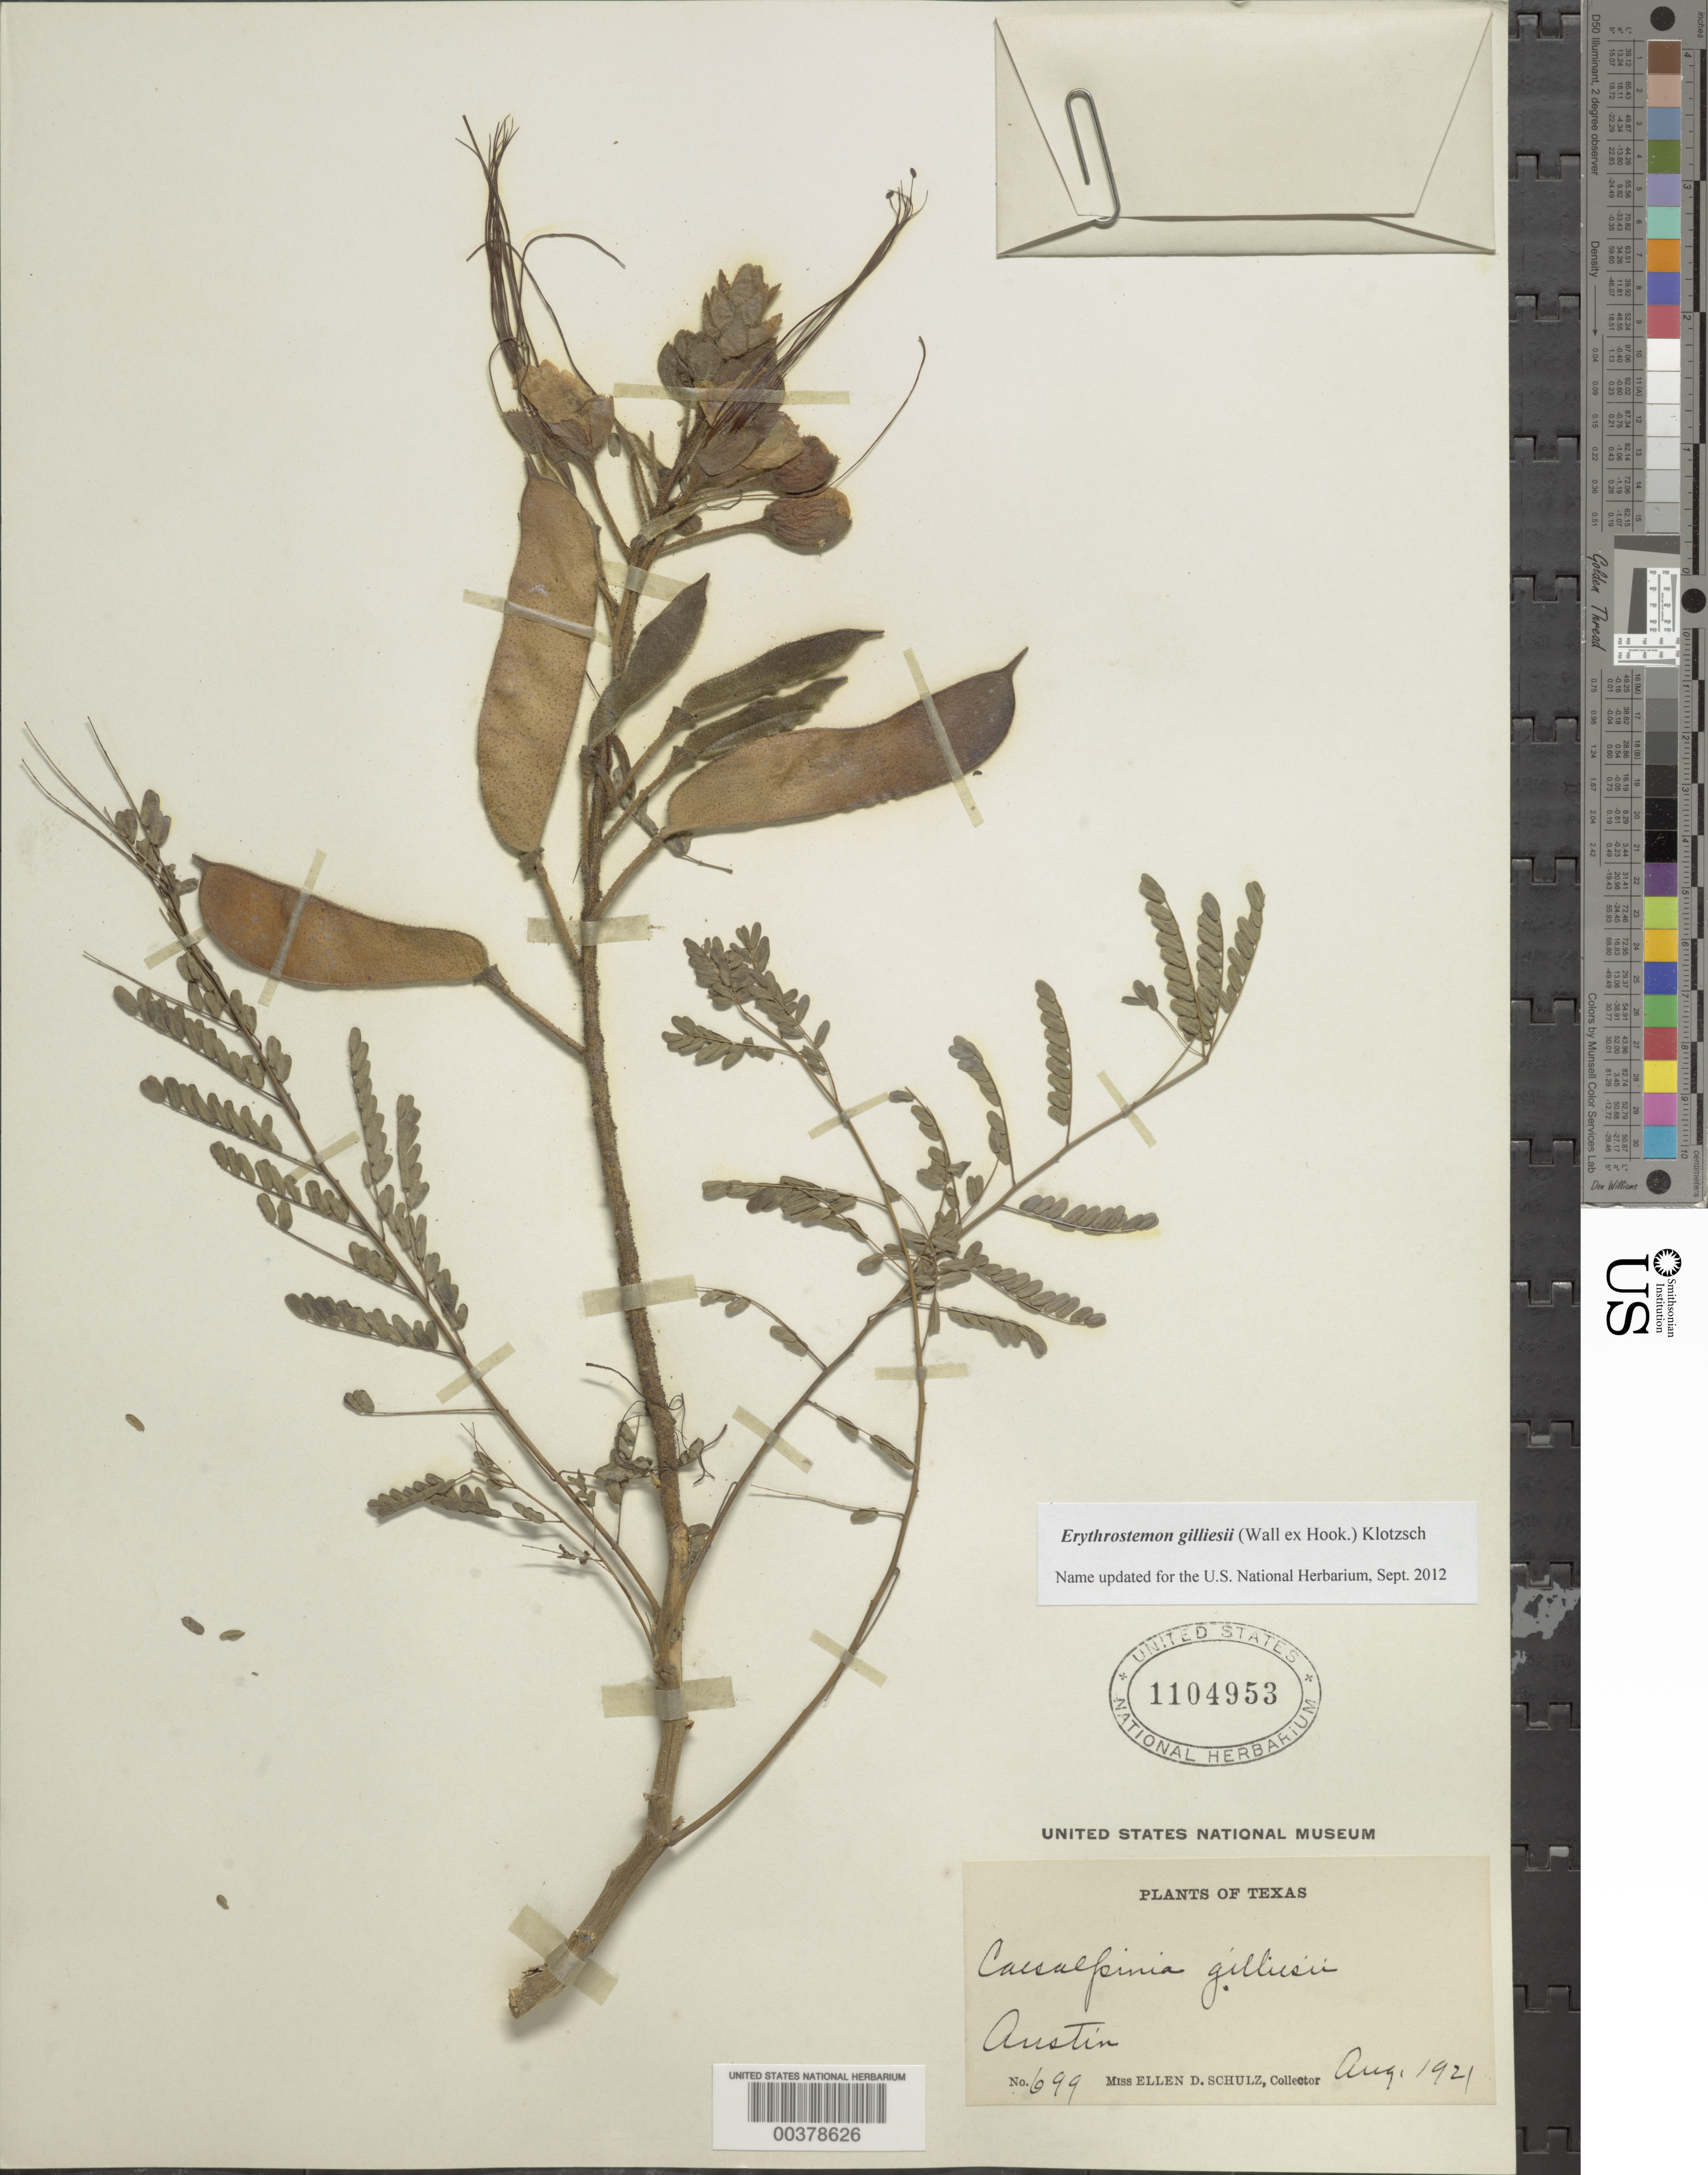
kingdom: Plantae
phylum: Tracheophyta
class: Magnoliopsida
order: Fabales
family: Fabaceae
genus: Erythrostemon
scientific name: Erythrostemon gilliesii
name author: (Hook.) Klotzsch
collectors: E. D. Schulz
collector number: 699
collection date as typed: Aug 1921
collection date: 1921-08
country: United States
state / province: Texas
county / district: Travis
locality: Austin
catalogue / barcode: US 1104953